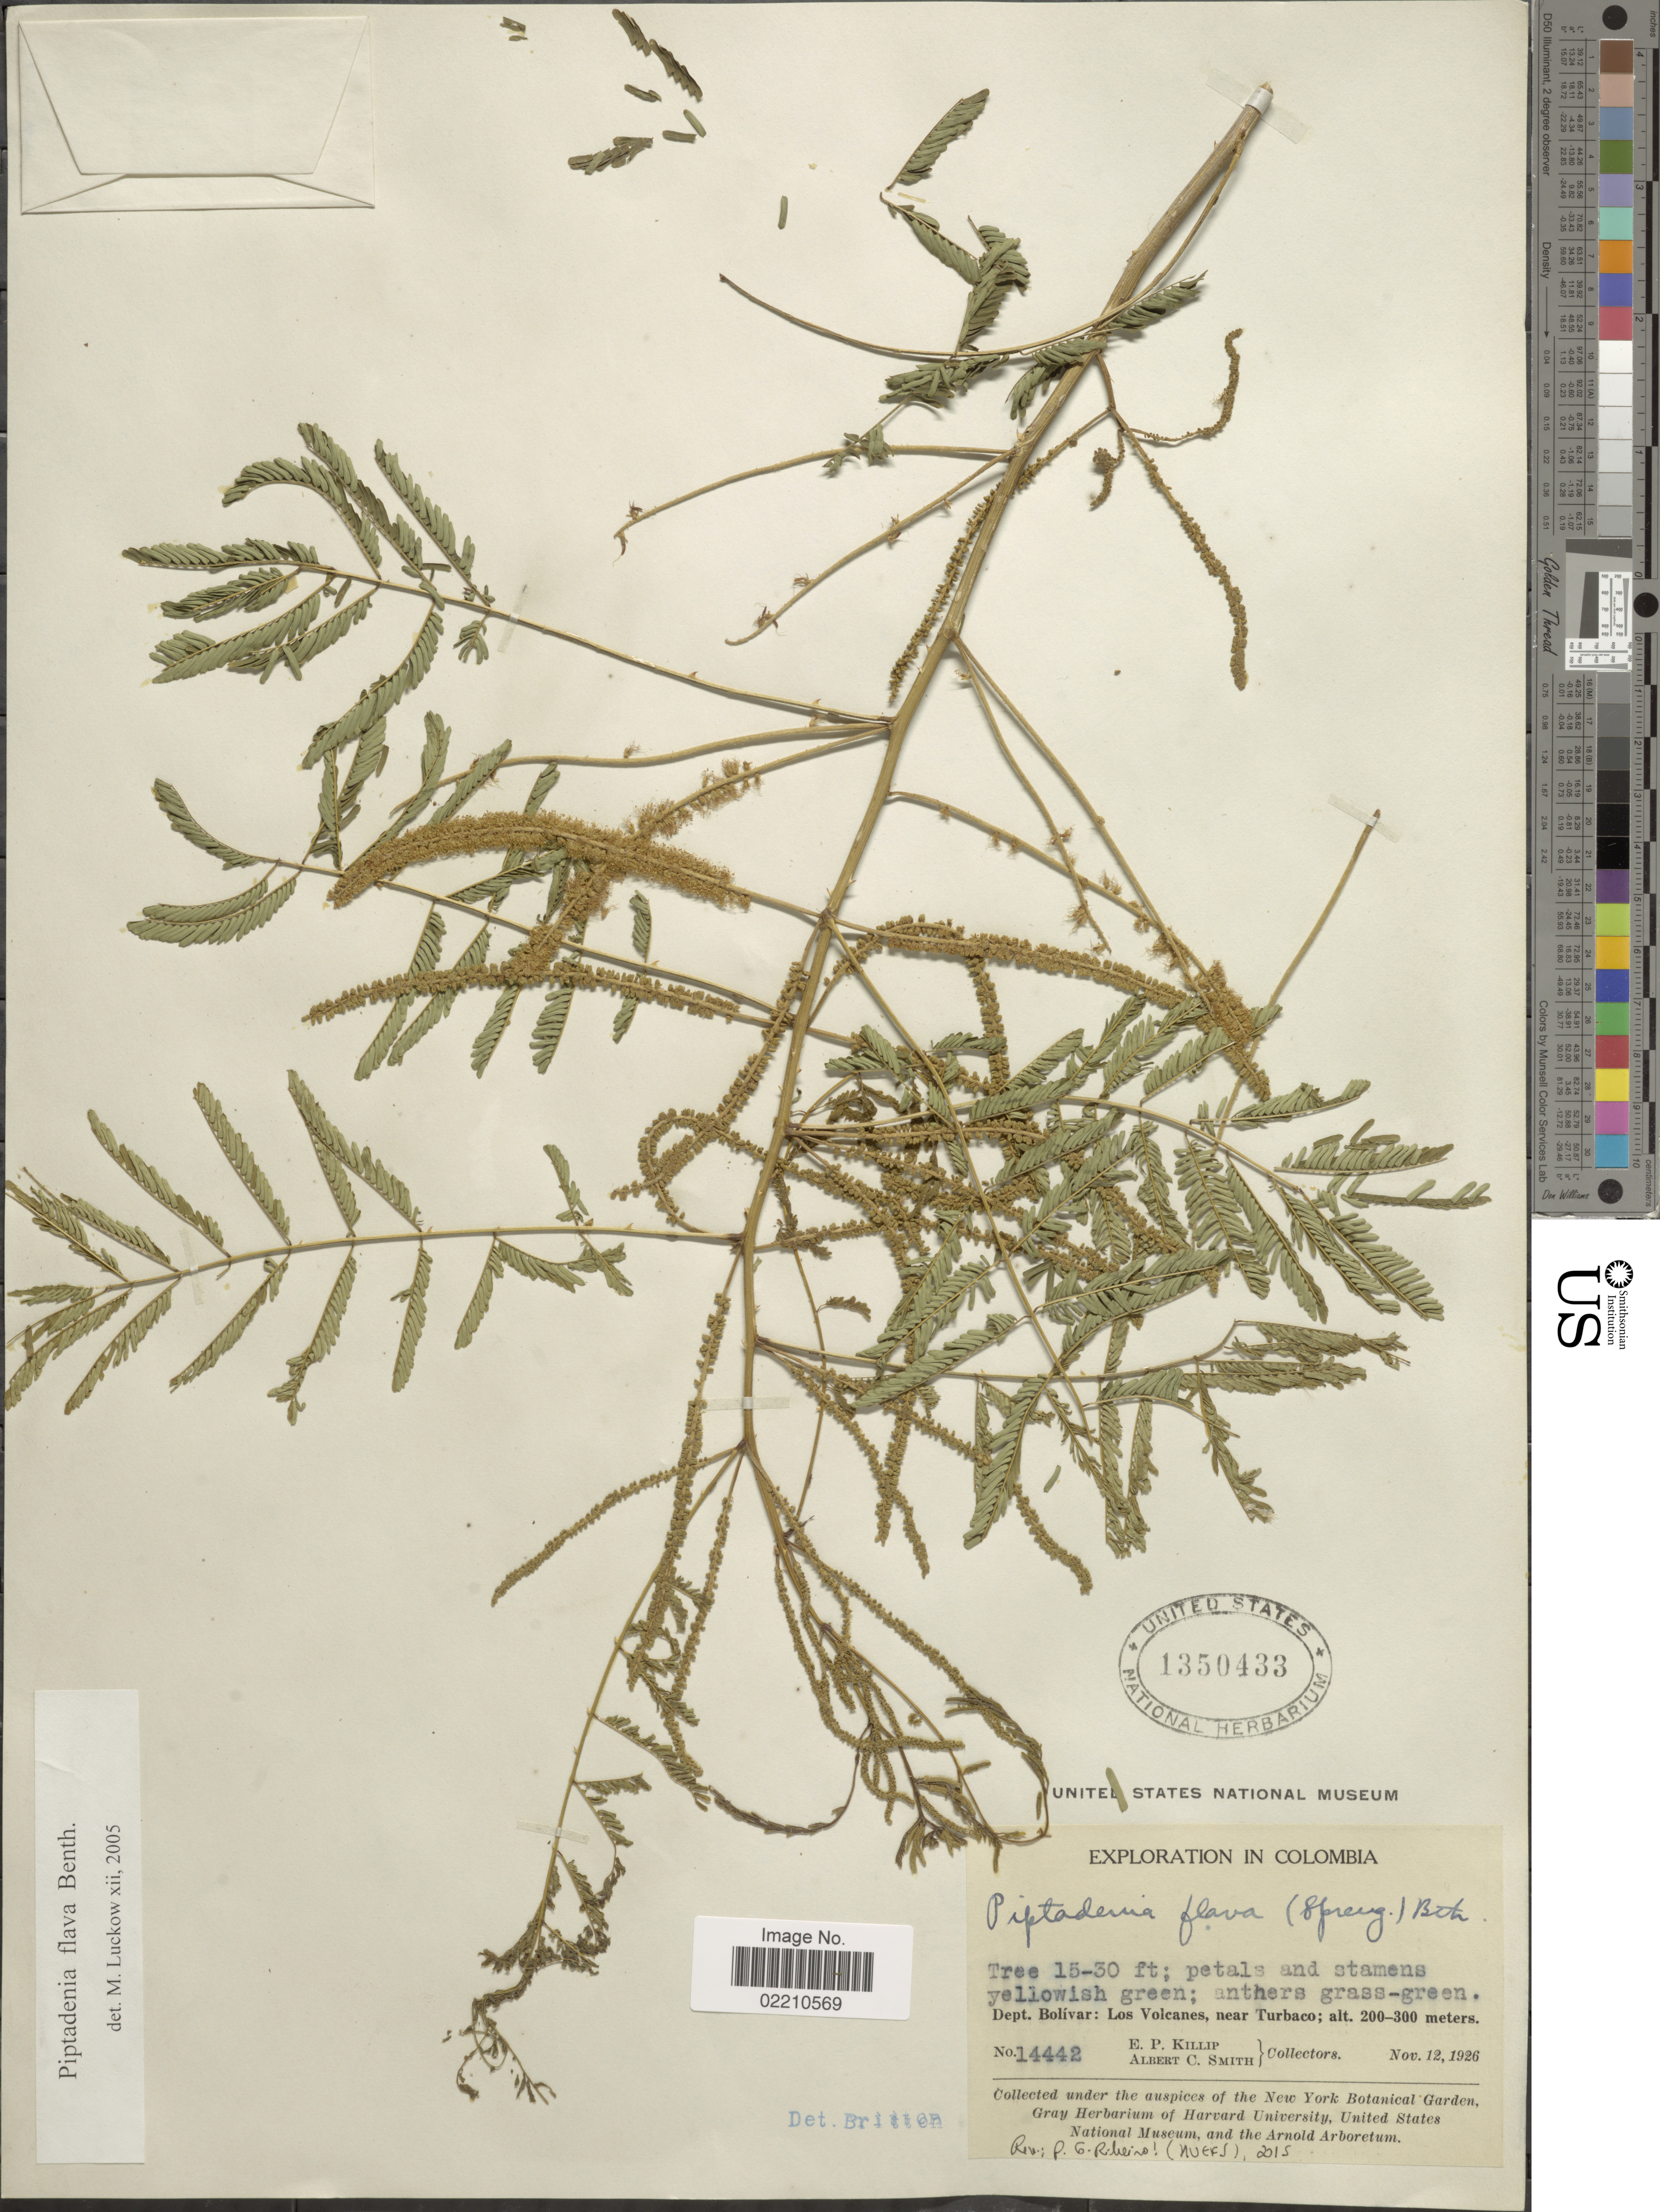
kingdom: Plantae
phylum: Tracheophyta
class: Magnoliopsida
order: Fabales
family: Fabaceae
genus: Piptadenia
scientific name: Piptadenia flava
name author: (DC.) Benth.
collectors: E. P. Killip & A. C. Smith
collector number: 14442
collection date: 1926-11-12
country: Colombia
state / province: Bolívar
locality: Dept. Bolivar: Los Volcanes, near Turbaco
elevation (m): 200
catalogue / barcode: US 1350433